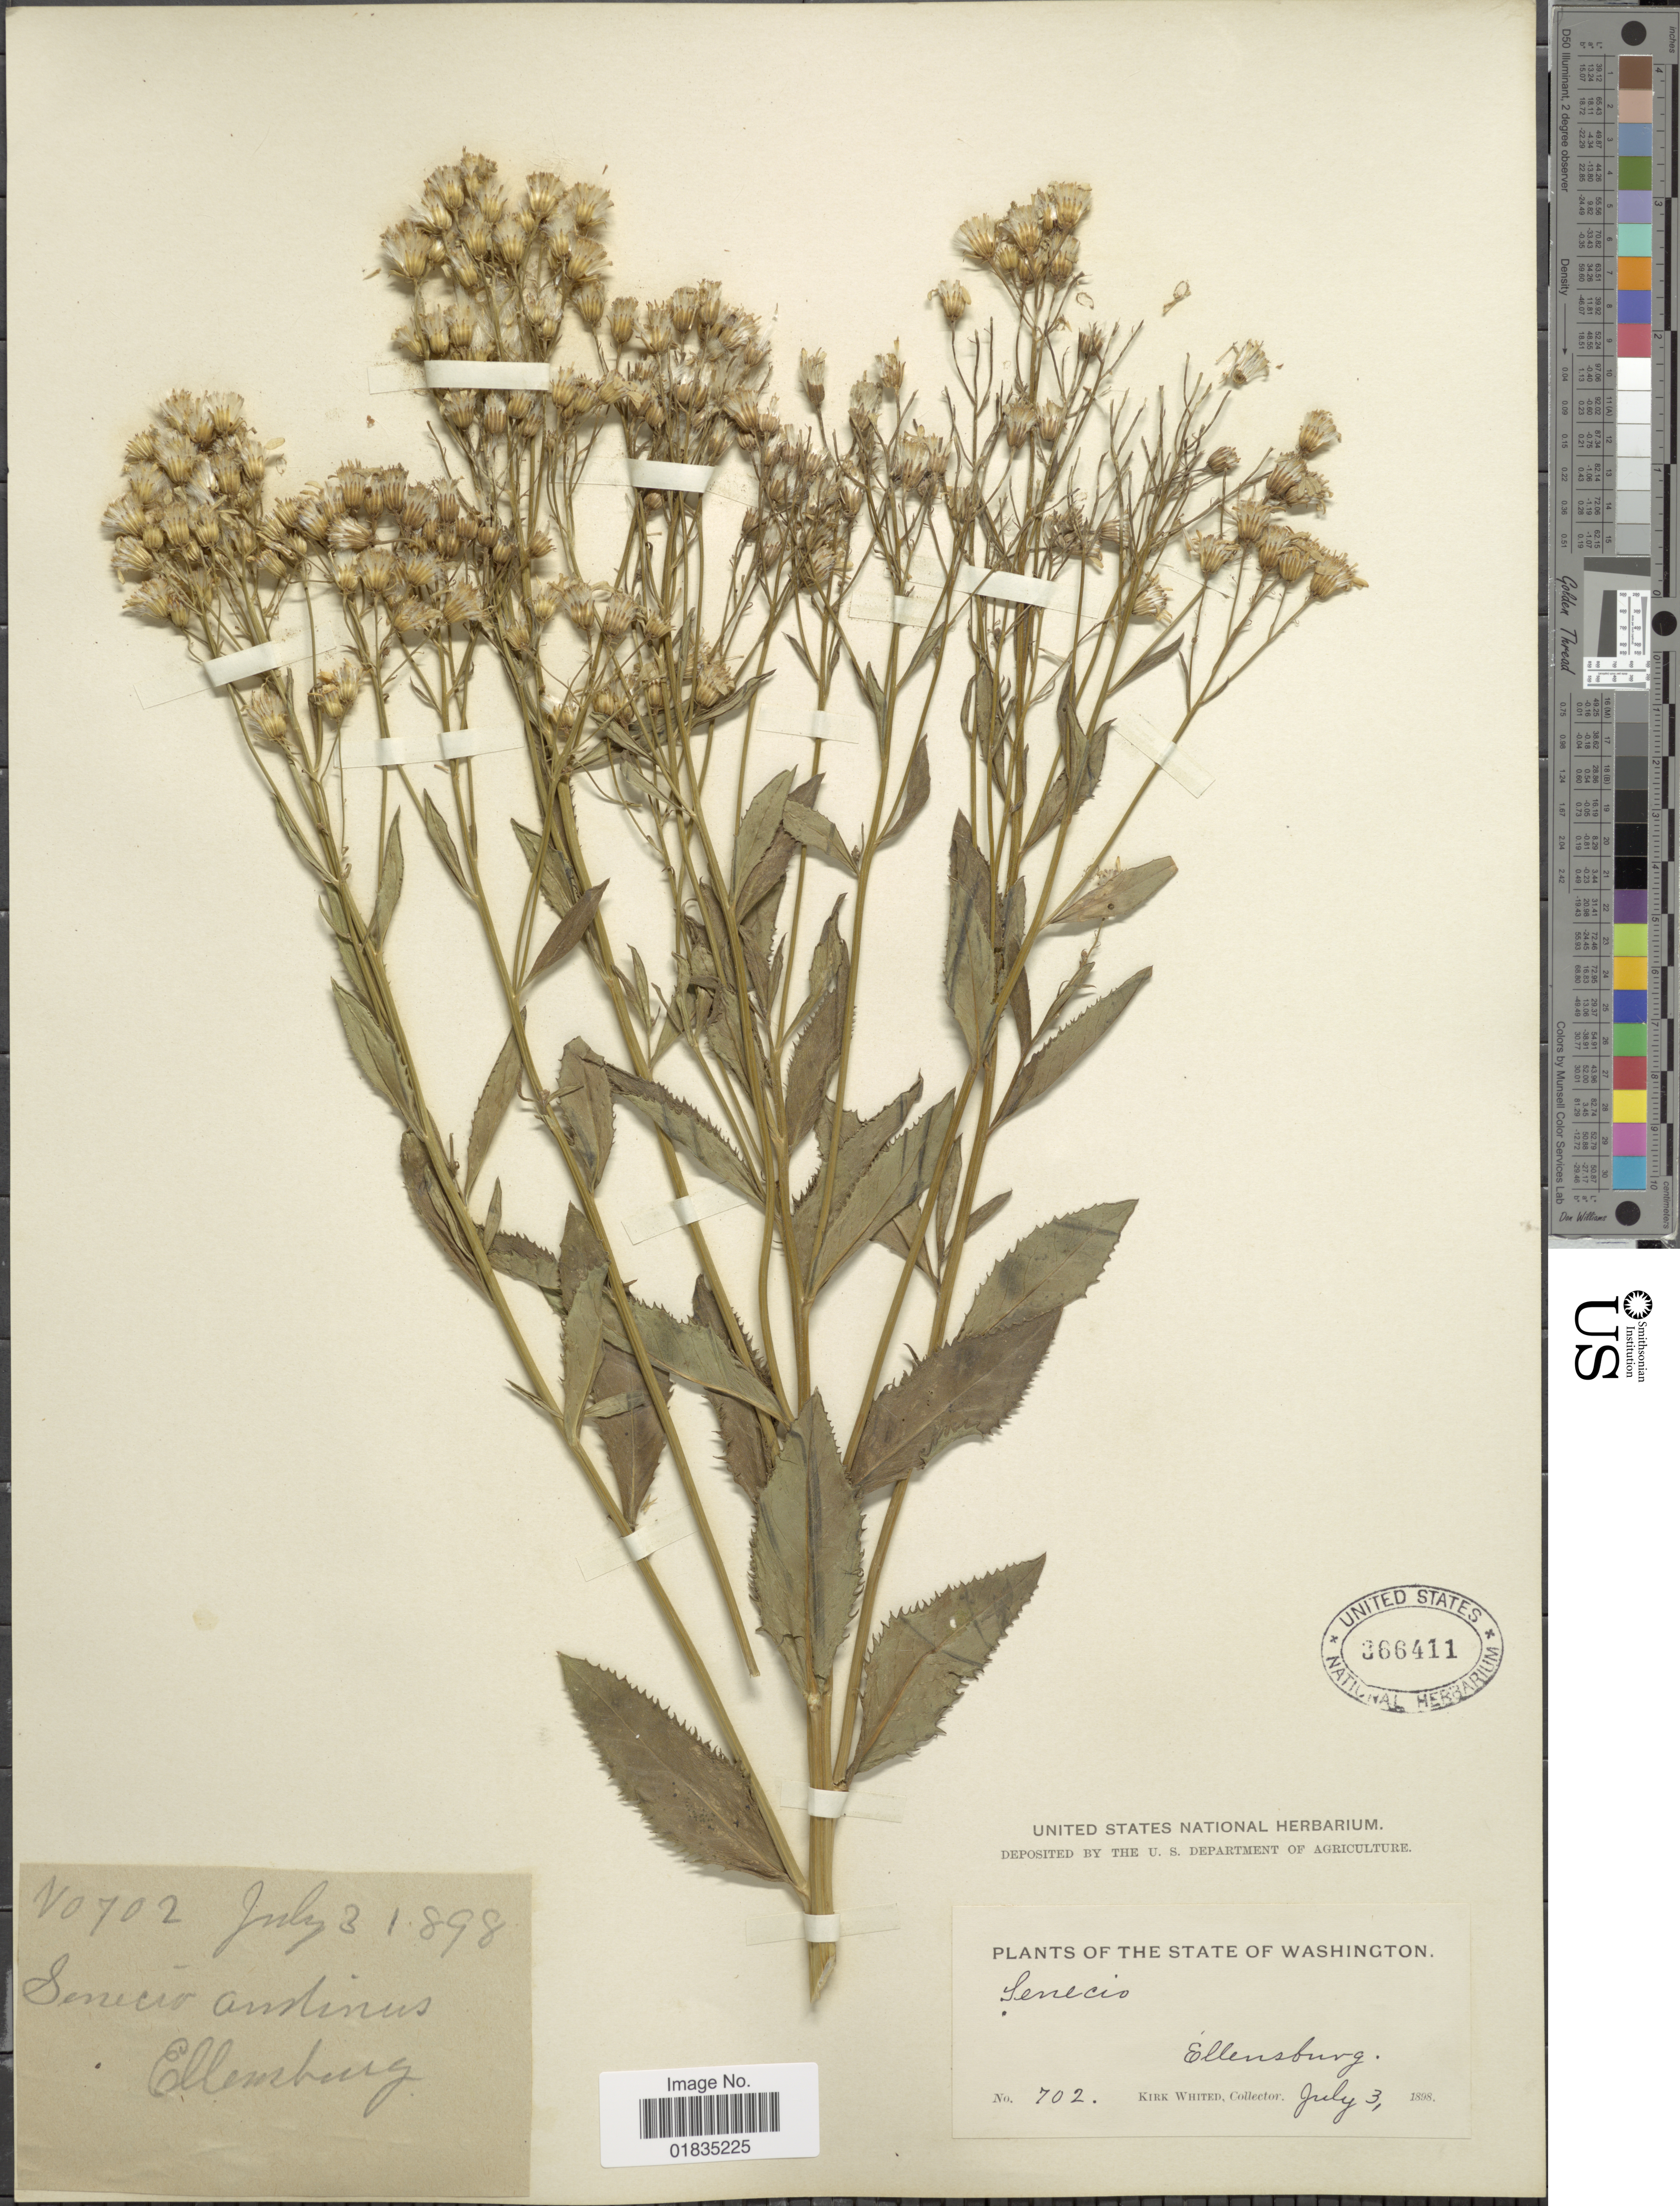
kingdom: Plantae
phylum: Tracheophyta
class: Magnoliopsida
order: Asterales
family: Asteraceae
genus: Senecio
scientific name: Senecio serra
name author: Hook.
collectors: K. Whited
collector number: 702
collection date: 1898-07-03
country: United States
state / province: Washington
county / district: Kittitas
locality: Ellensburg.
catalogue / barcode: US 366411